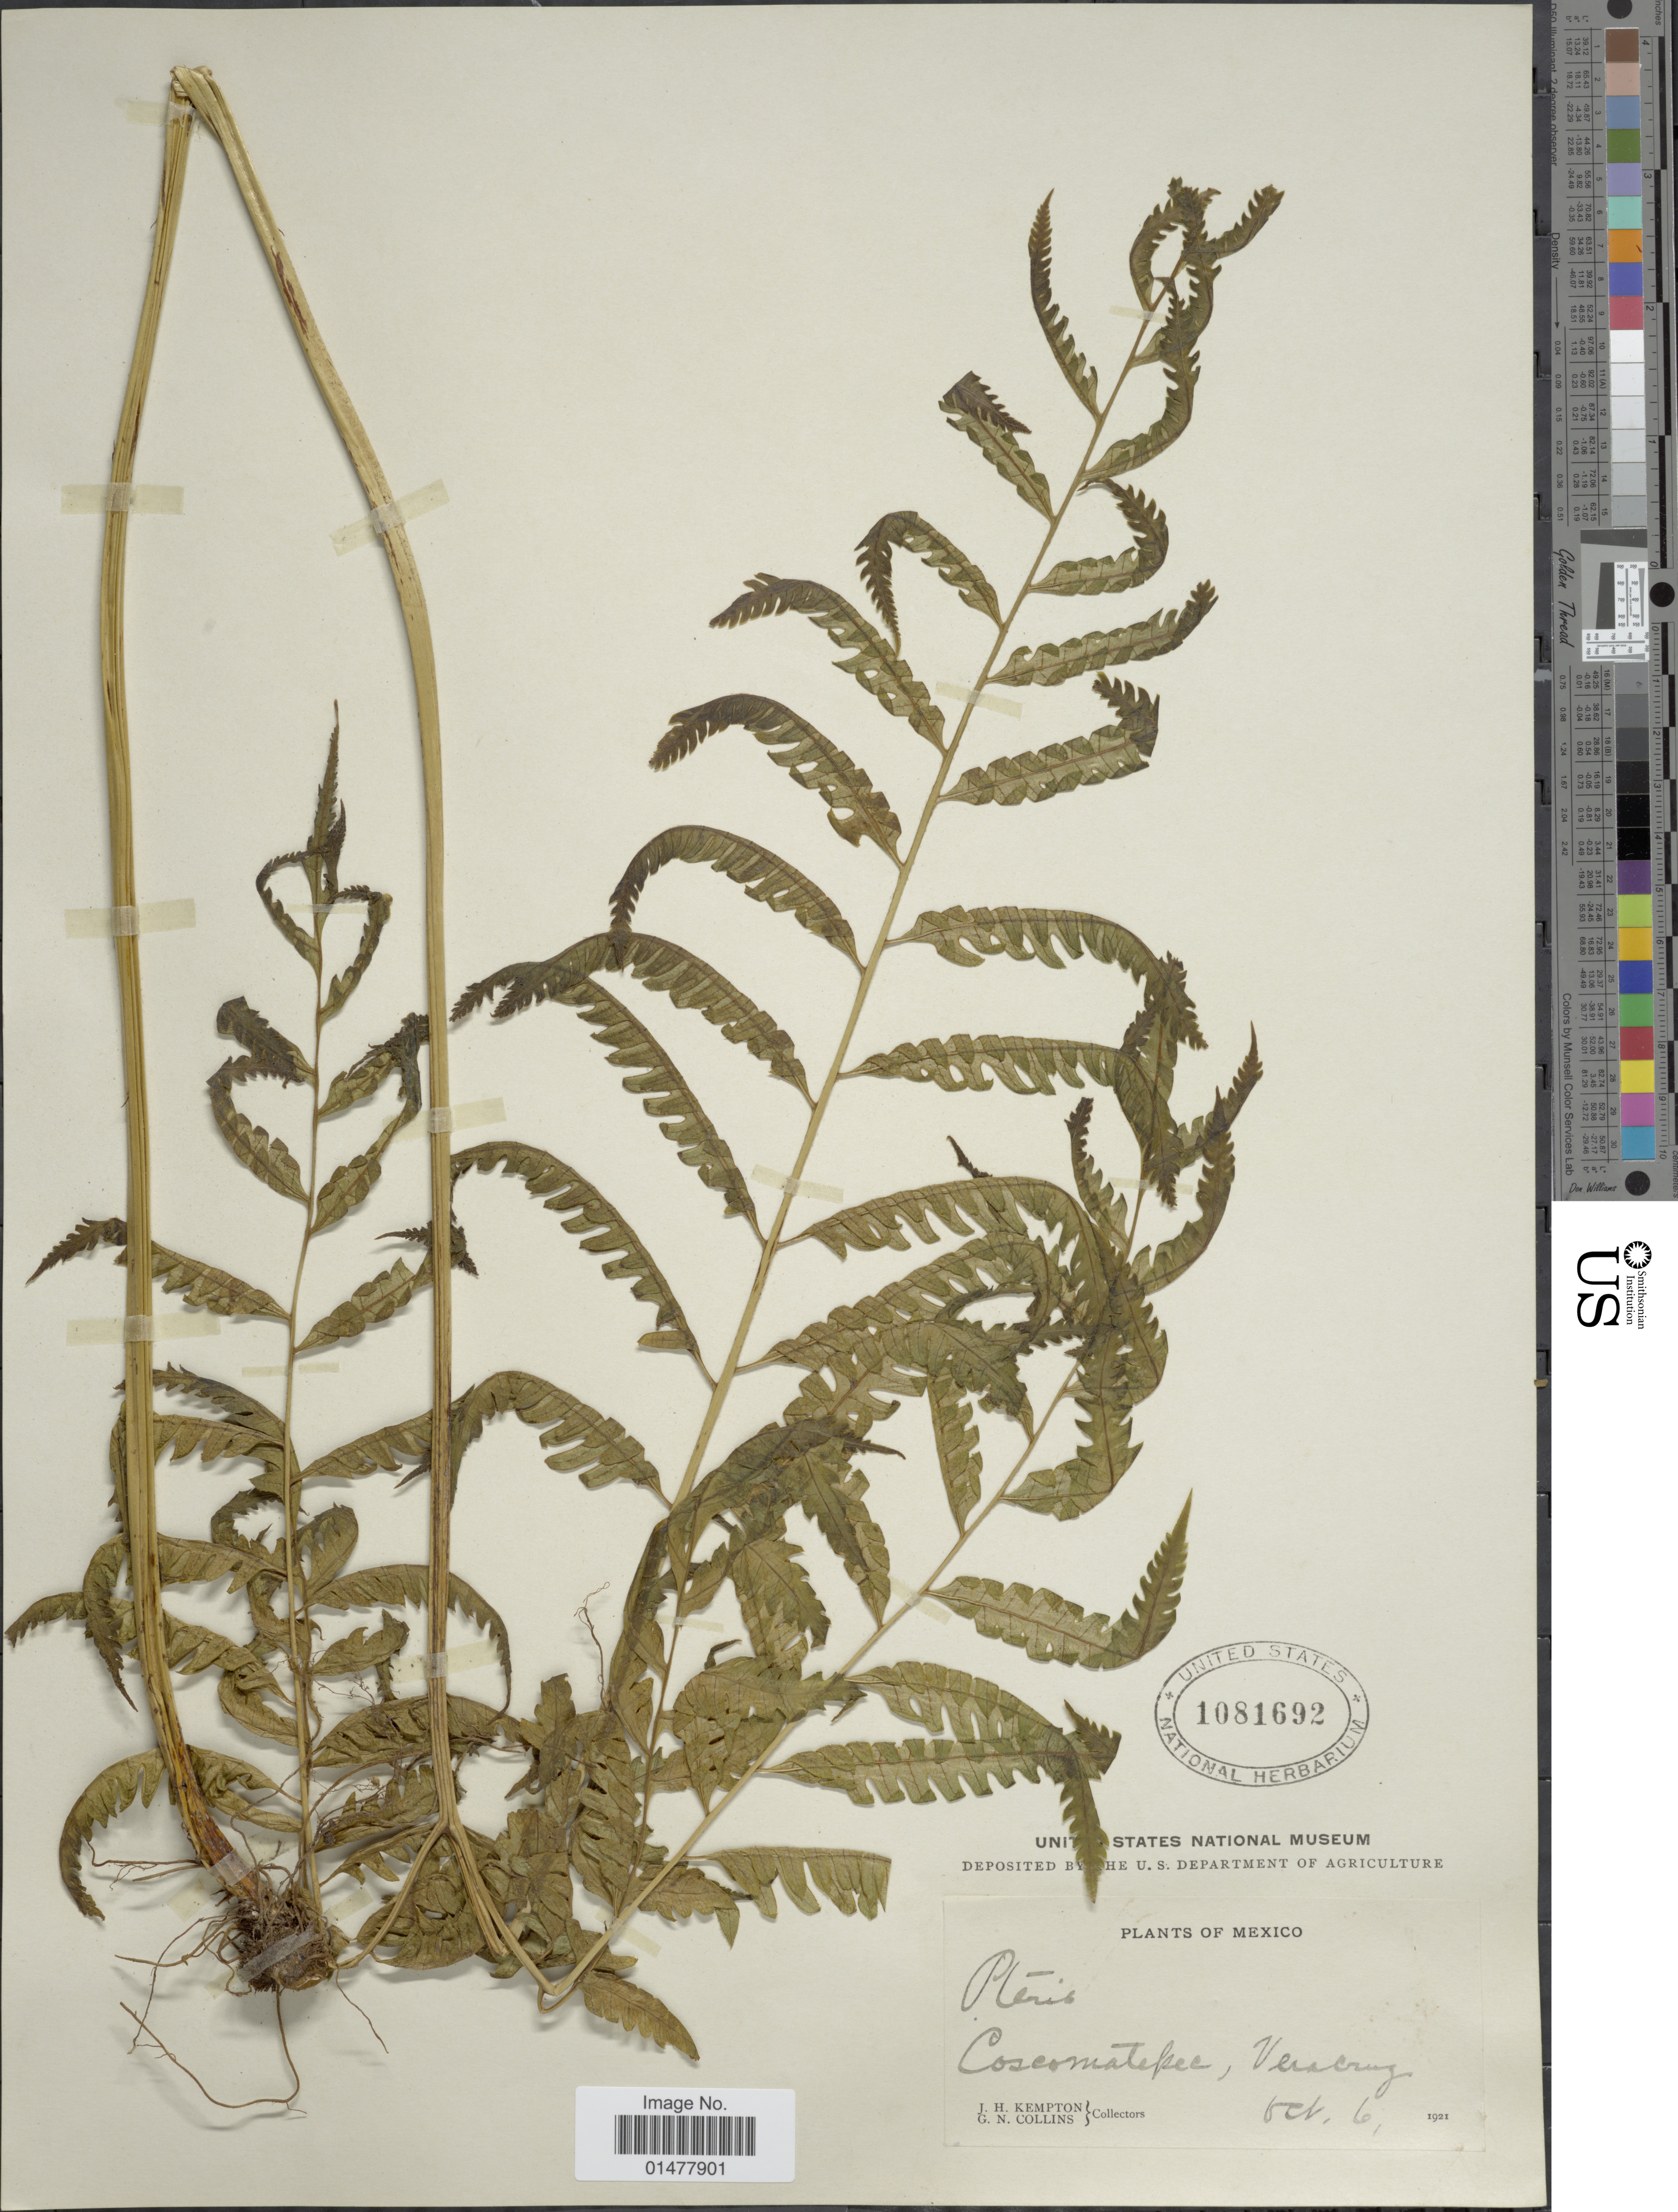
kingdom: Plantae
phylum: Tracheophyta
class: Polypodiopsida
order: Polypodiales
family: Pteridaceae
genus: Pteris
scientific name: Pteris orizabae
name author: M. Martens & Galeotti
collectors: J. H. Kempton & G. Collins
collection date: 1921-10-06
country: Mexico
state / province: Veracruz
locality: Coscomatepec, VeraCruz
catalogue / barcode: US 1081692